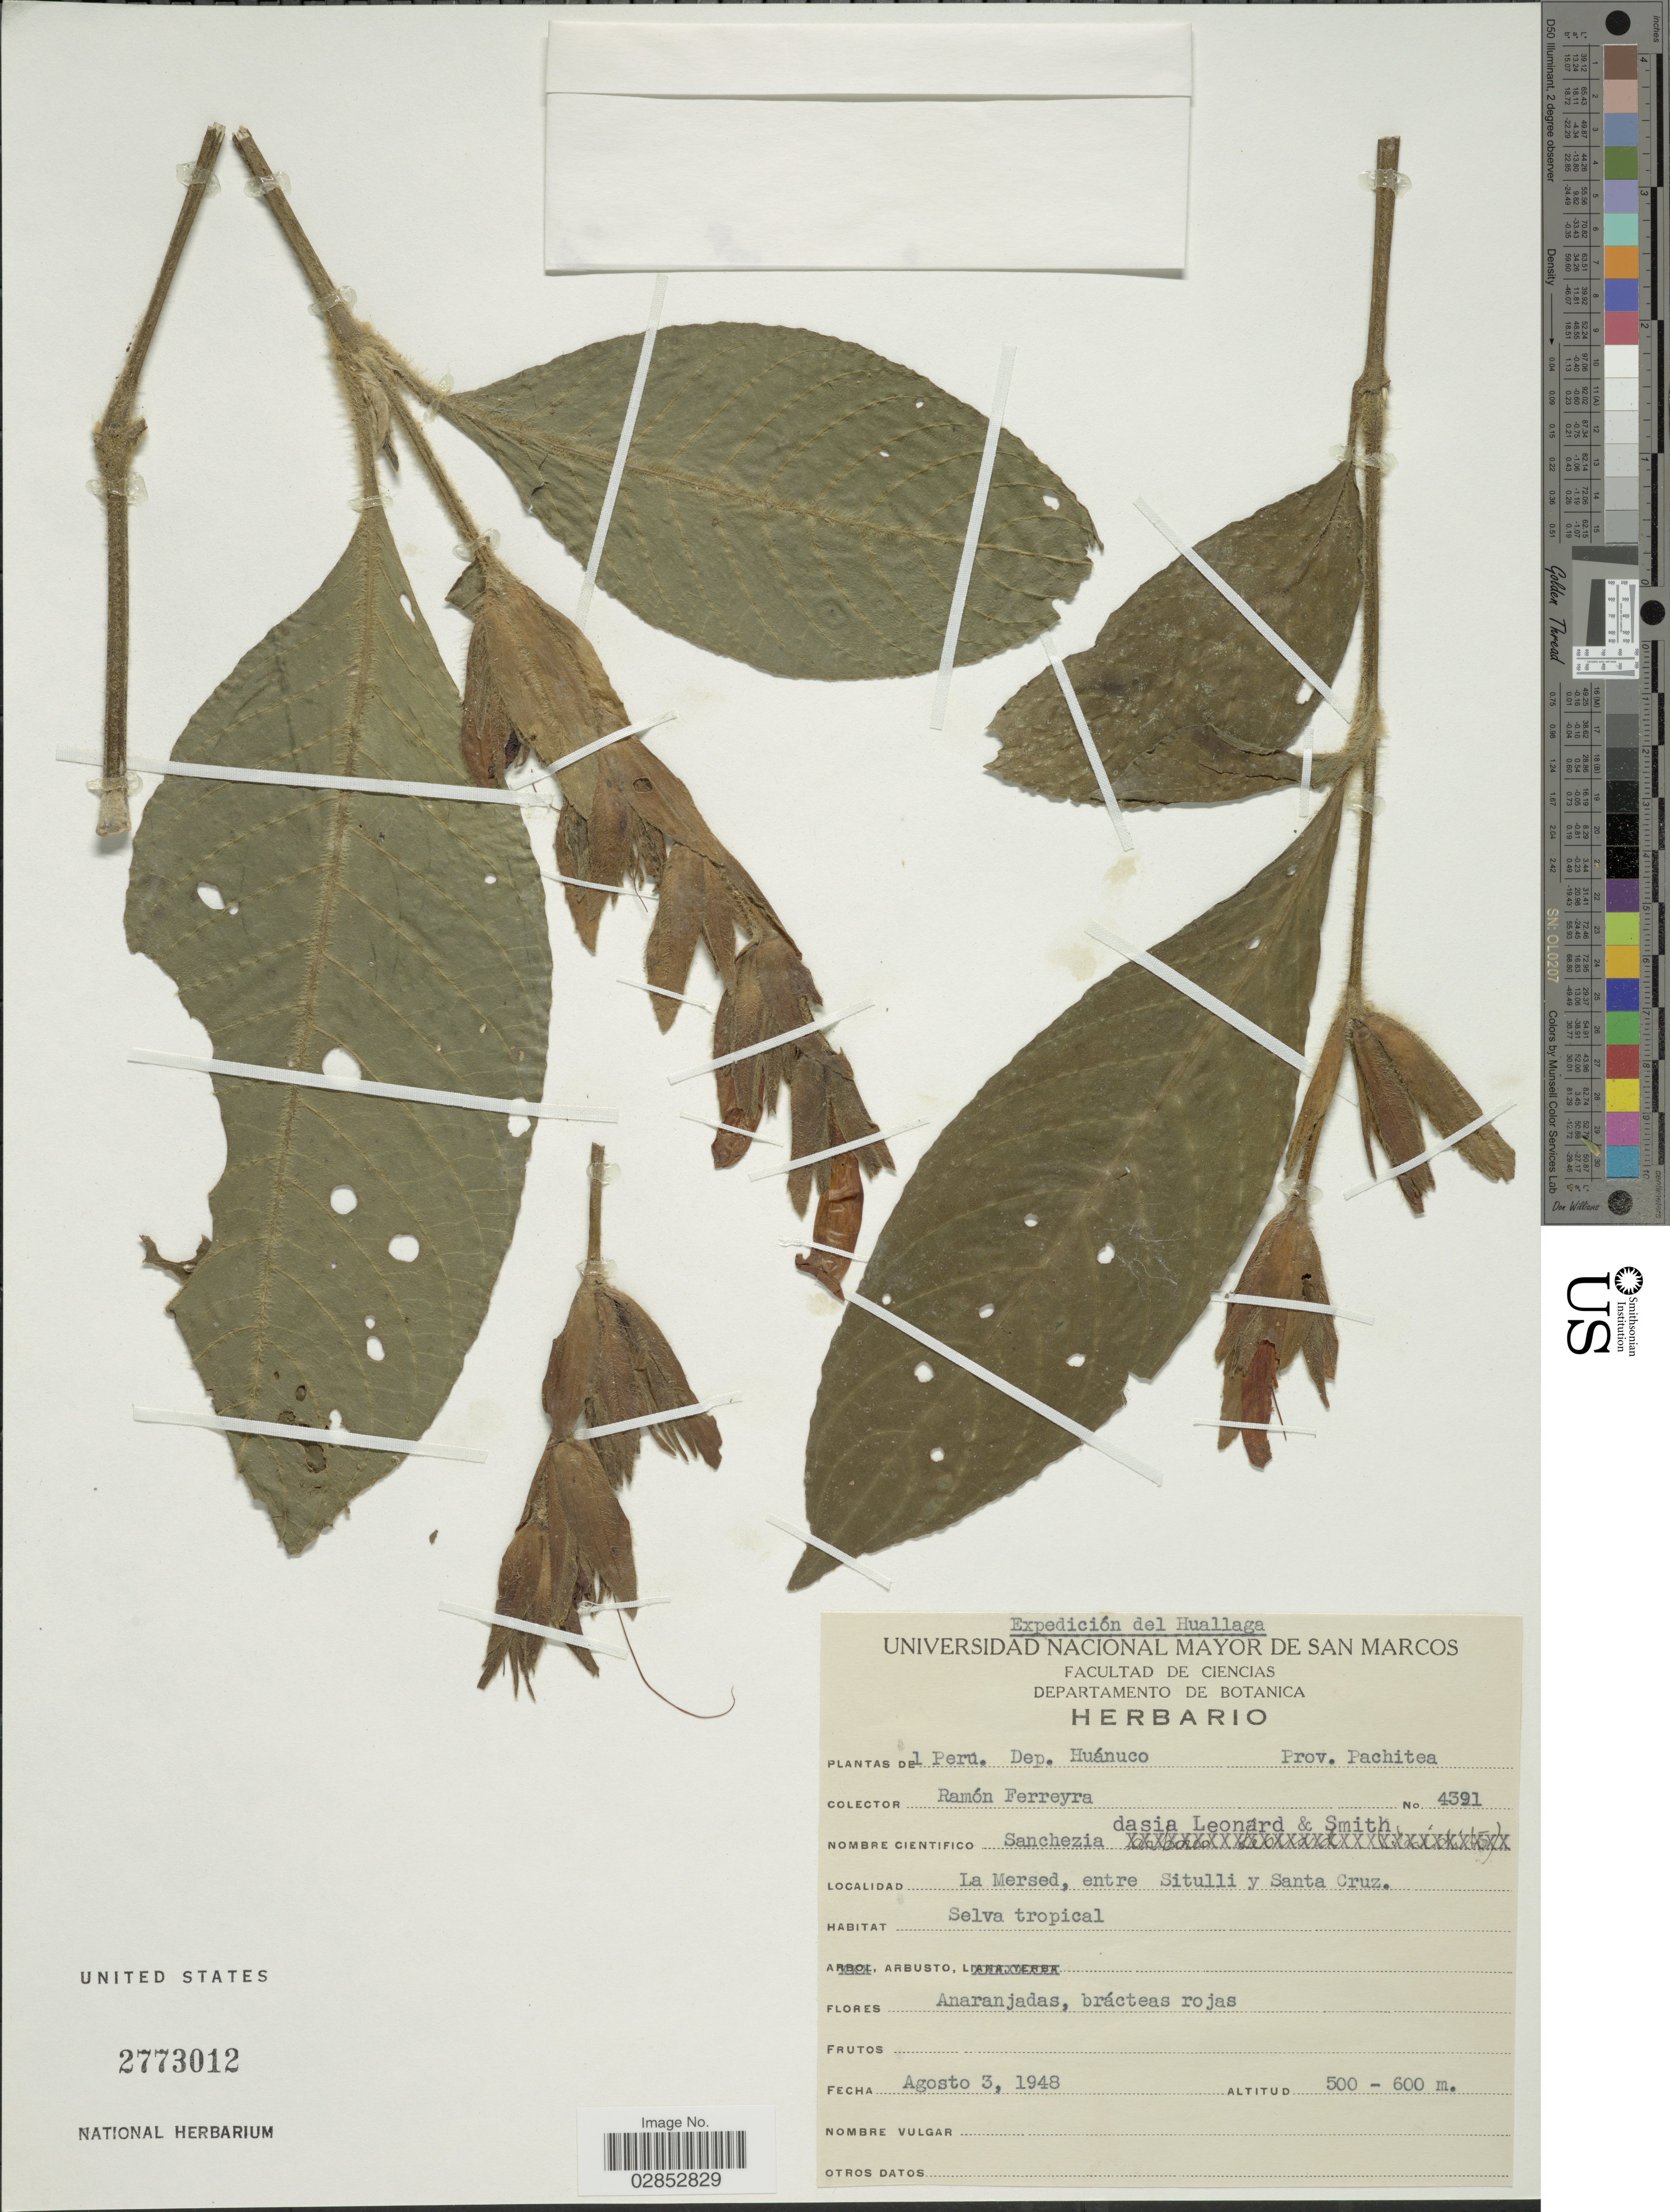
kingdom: Plantae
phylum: Tracheophyta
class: Magnoliopsida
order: Lamiales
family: Acanthaceae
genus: Sanchezia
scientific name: Sanchezia dasia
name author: Leonard & L.B. Sm.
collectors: R. A. Ferreyra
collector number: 4391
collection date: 1948-08-03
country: Peru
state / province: Huánuco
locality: Dep. Huánuco. Prov. Pachitea. La Mersed, entre Situlli y Santa Cruz.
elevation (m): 500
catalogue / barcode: US 2773012